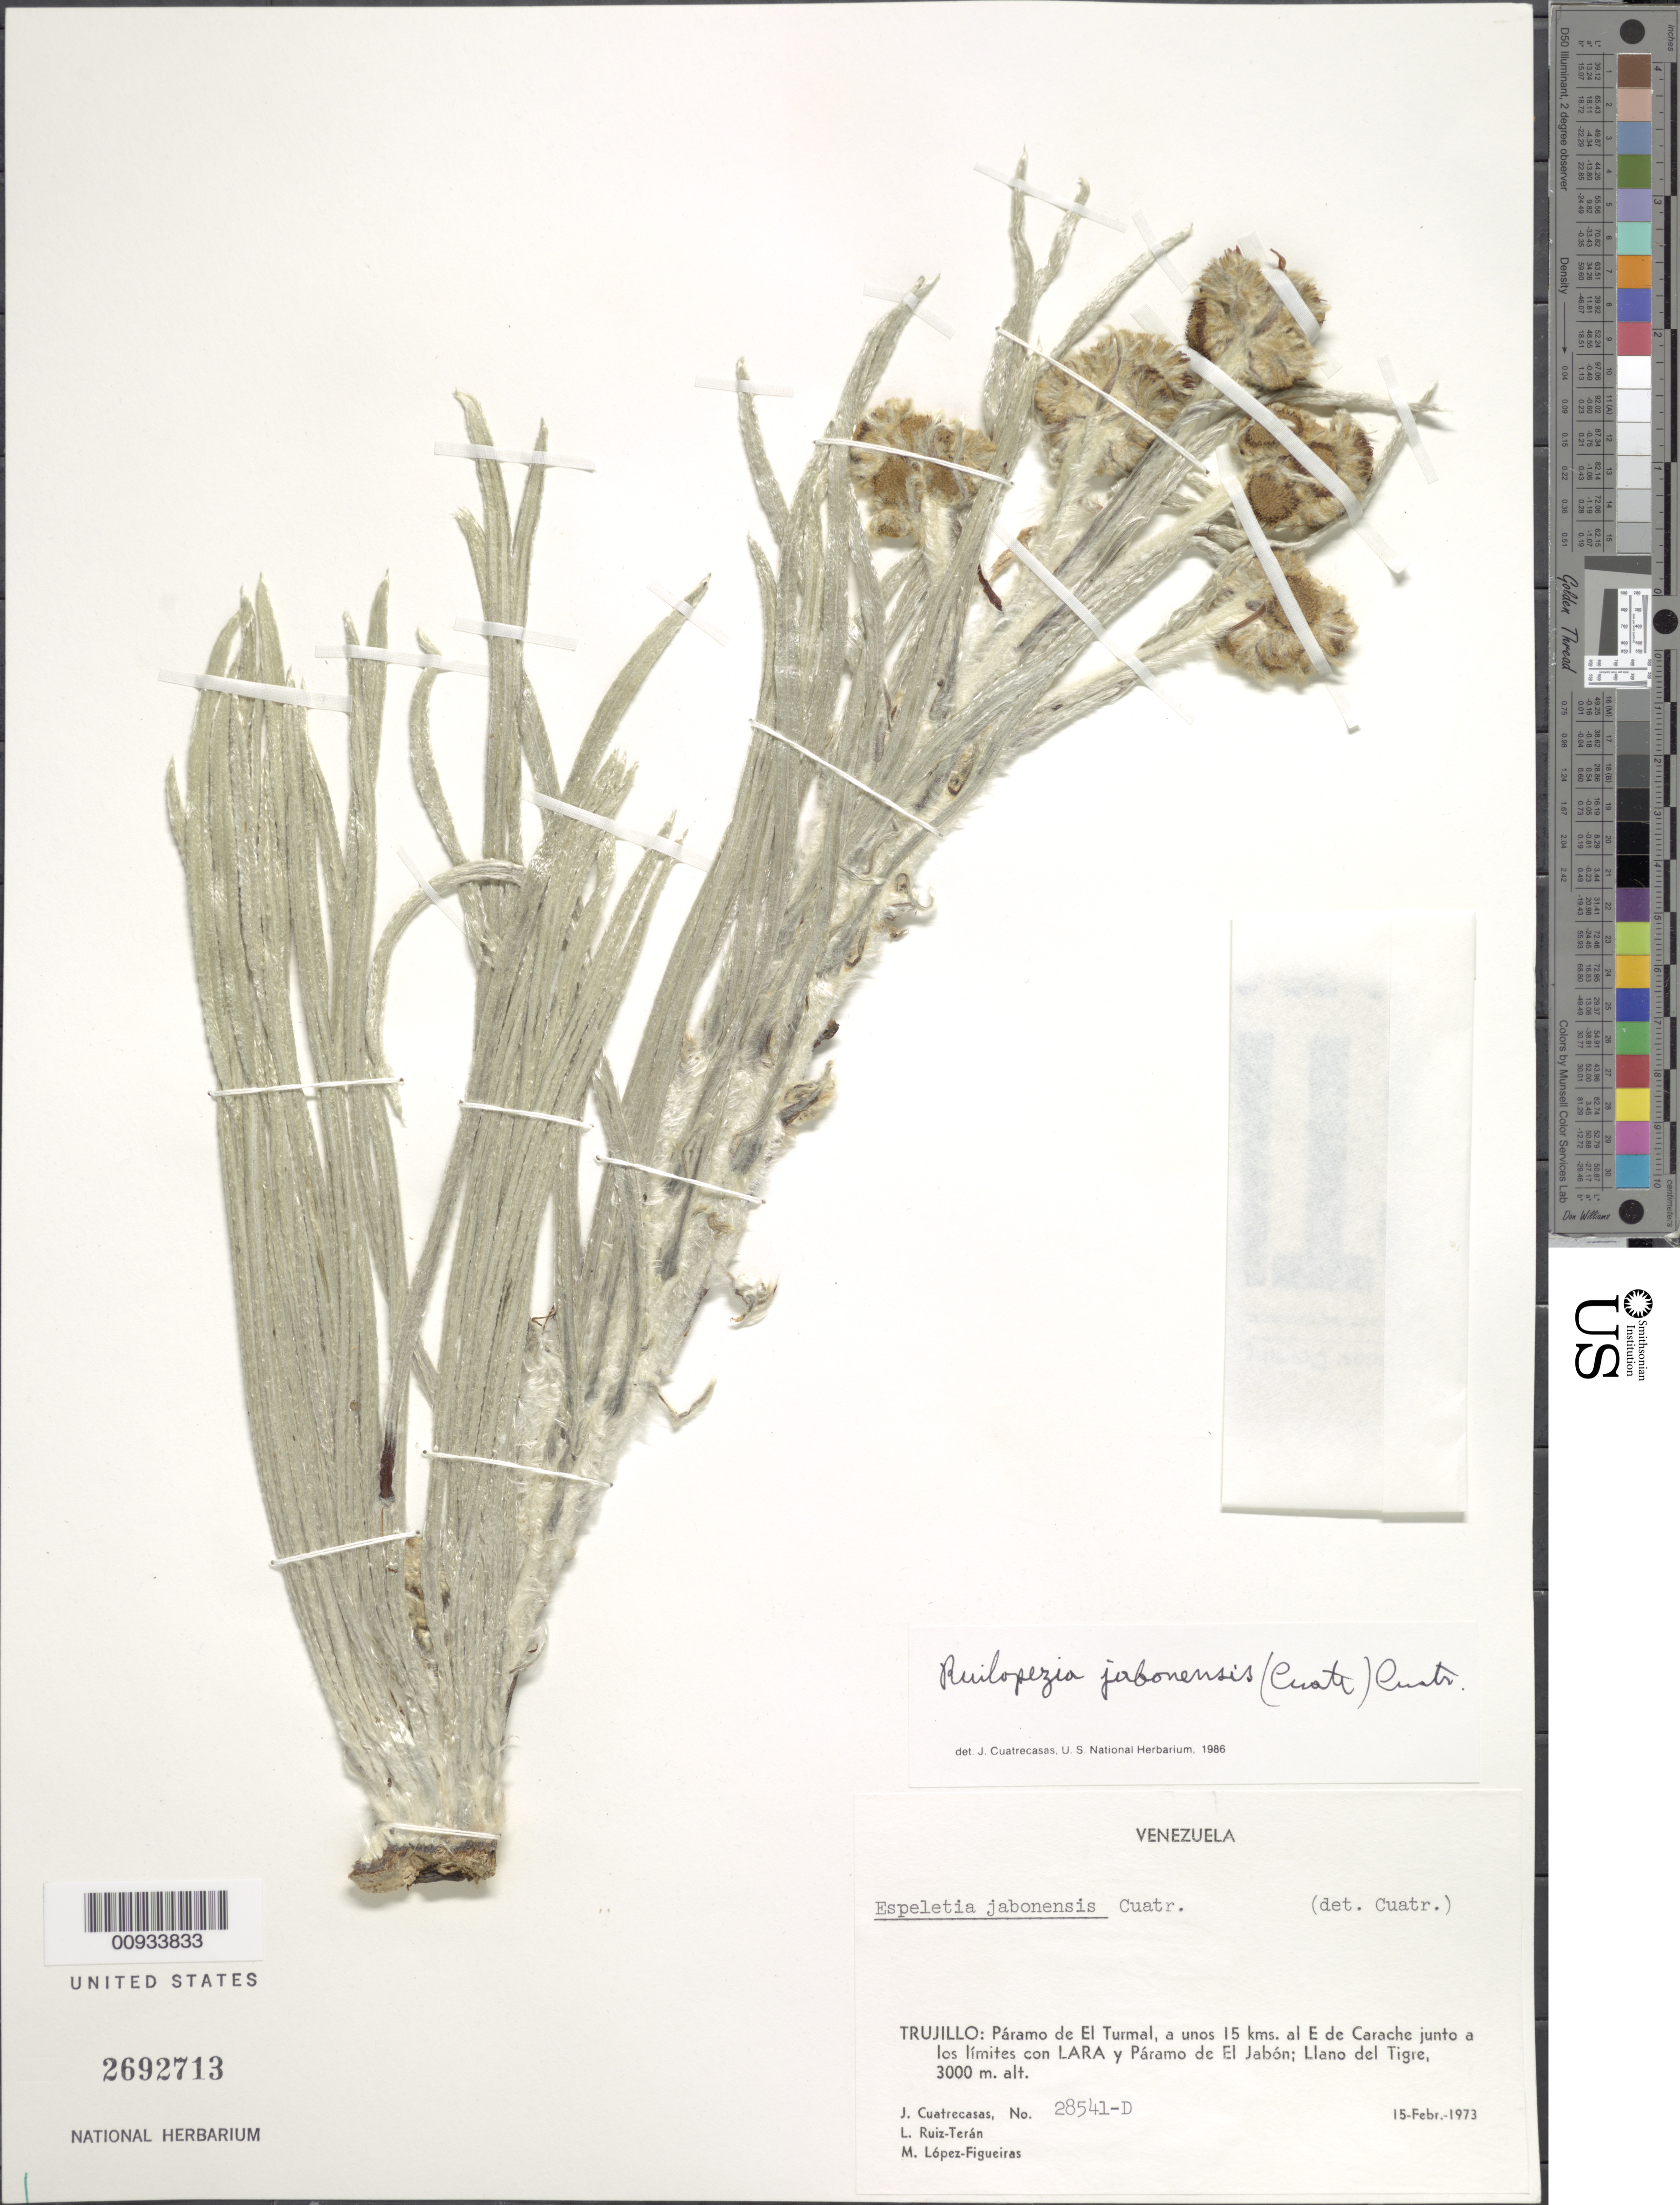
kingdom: Plantae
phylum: Tracheophyta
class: Magnoliopsida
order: Asterales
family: Asteraceae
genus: Ruilopezia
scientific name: Ruilopezia jabonensis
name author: (Cuatrec.) Cuatrec.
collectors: J. Cuatrecasas, L. E. Ruíz-Terán & M. López Figueiras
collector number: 28541-D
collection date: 1973-02-15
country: Venezuela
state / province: Trujillo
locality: Paramo de El Turmal, a unos 15 kms al E de Carache junto a los limites con Lara y Paramo de El Jabon, Llano del Tigre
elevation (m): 3000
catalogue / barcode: US 2692713